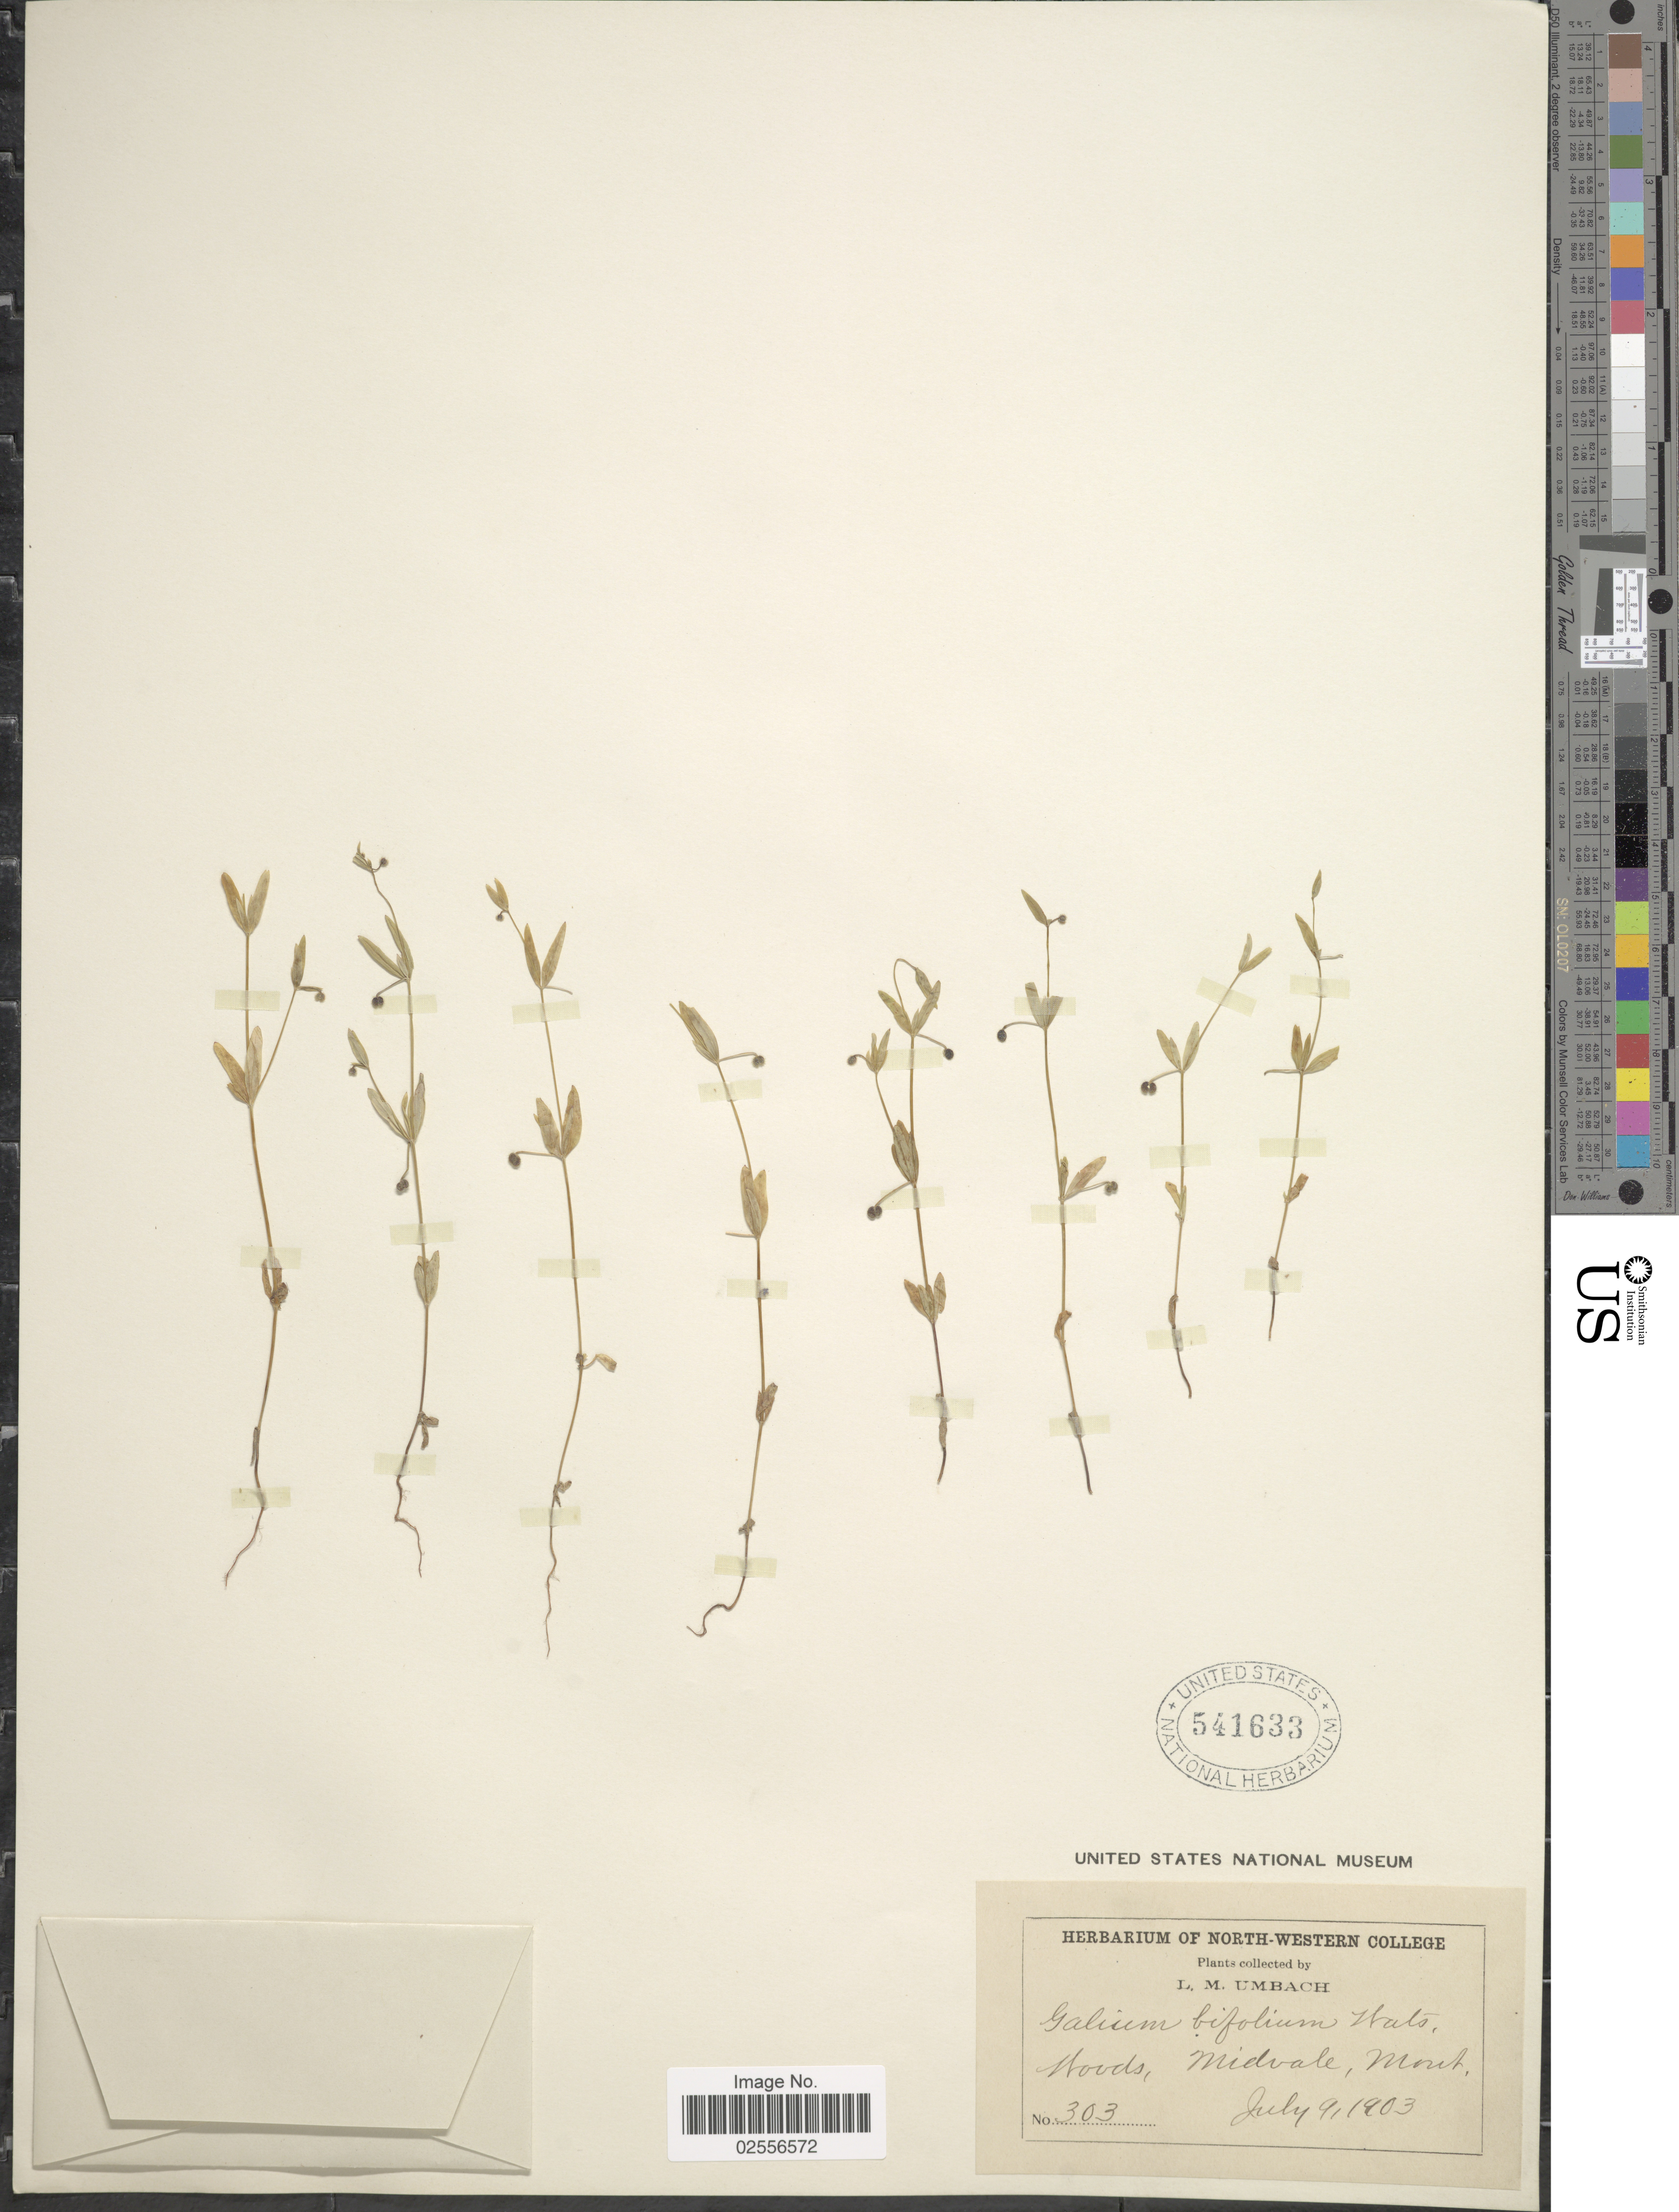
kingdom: Plantae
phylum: Tracheophyta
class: Magnoliopsida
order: Gentianales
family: Rubiaceae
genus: Galium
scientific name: Galium bifolium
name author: S. Watson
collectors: L. M. Umbach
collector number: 303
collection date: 1903-07-09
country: United States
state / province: Montana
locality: Woods, Midvale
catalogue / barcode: US 541633